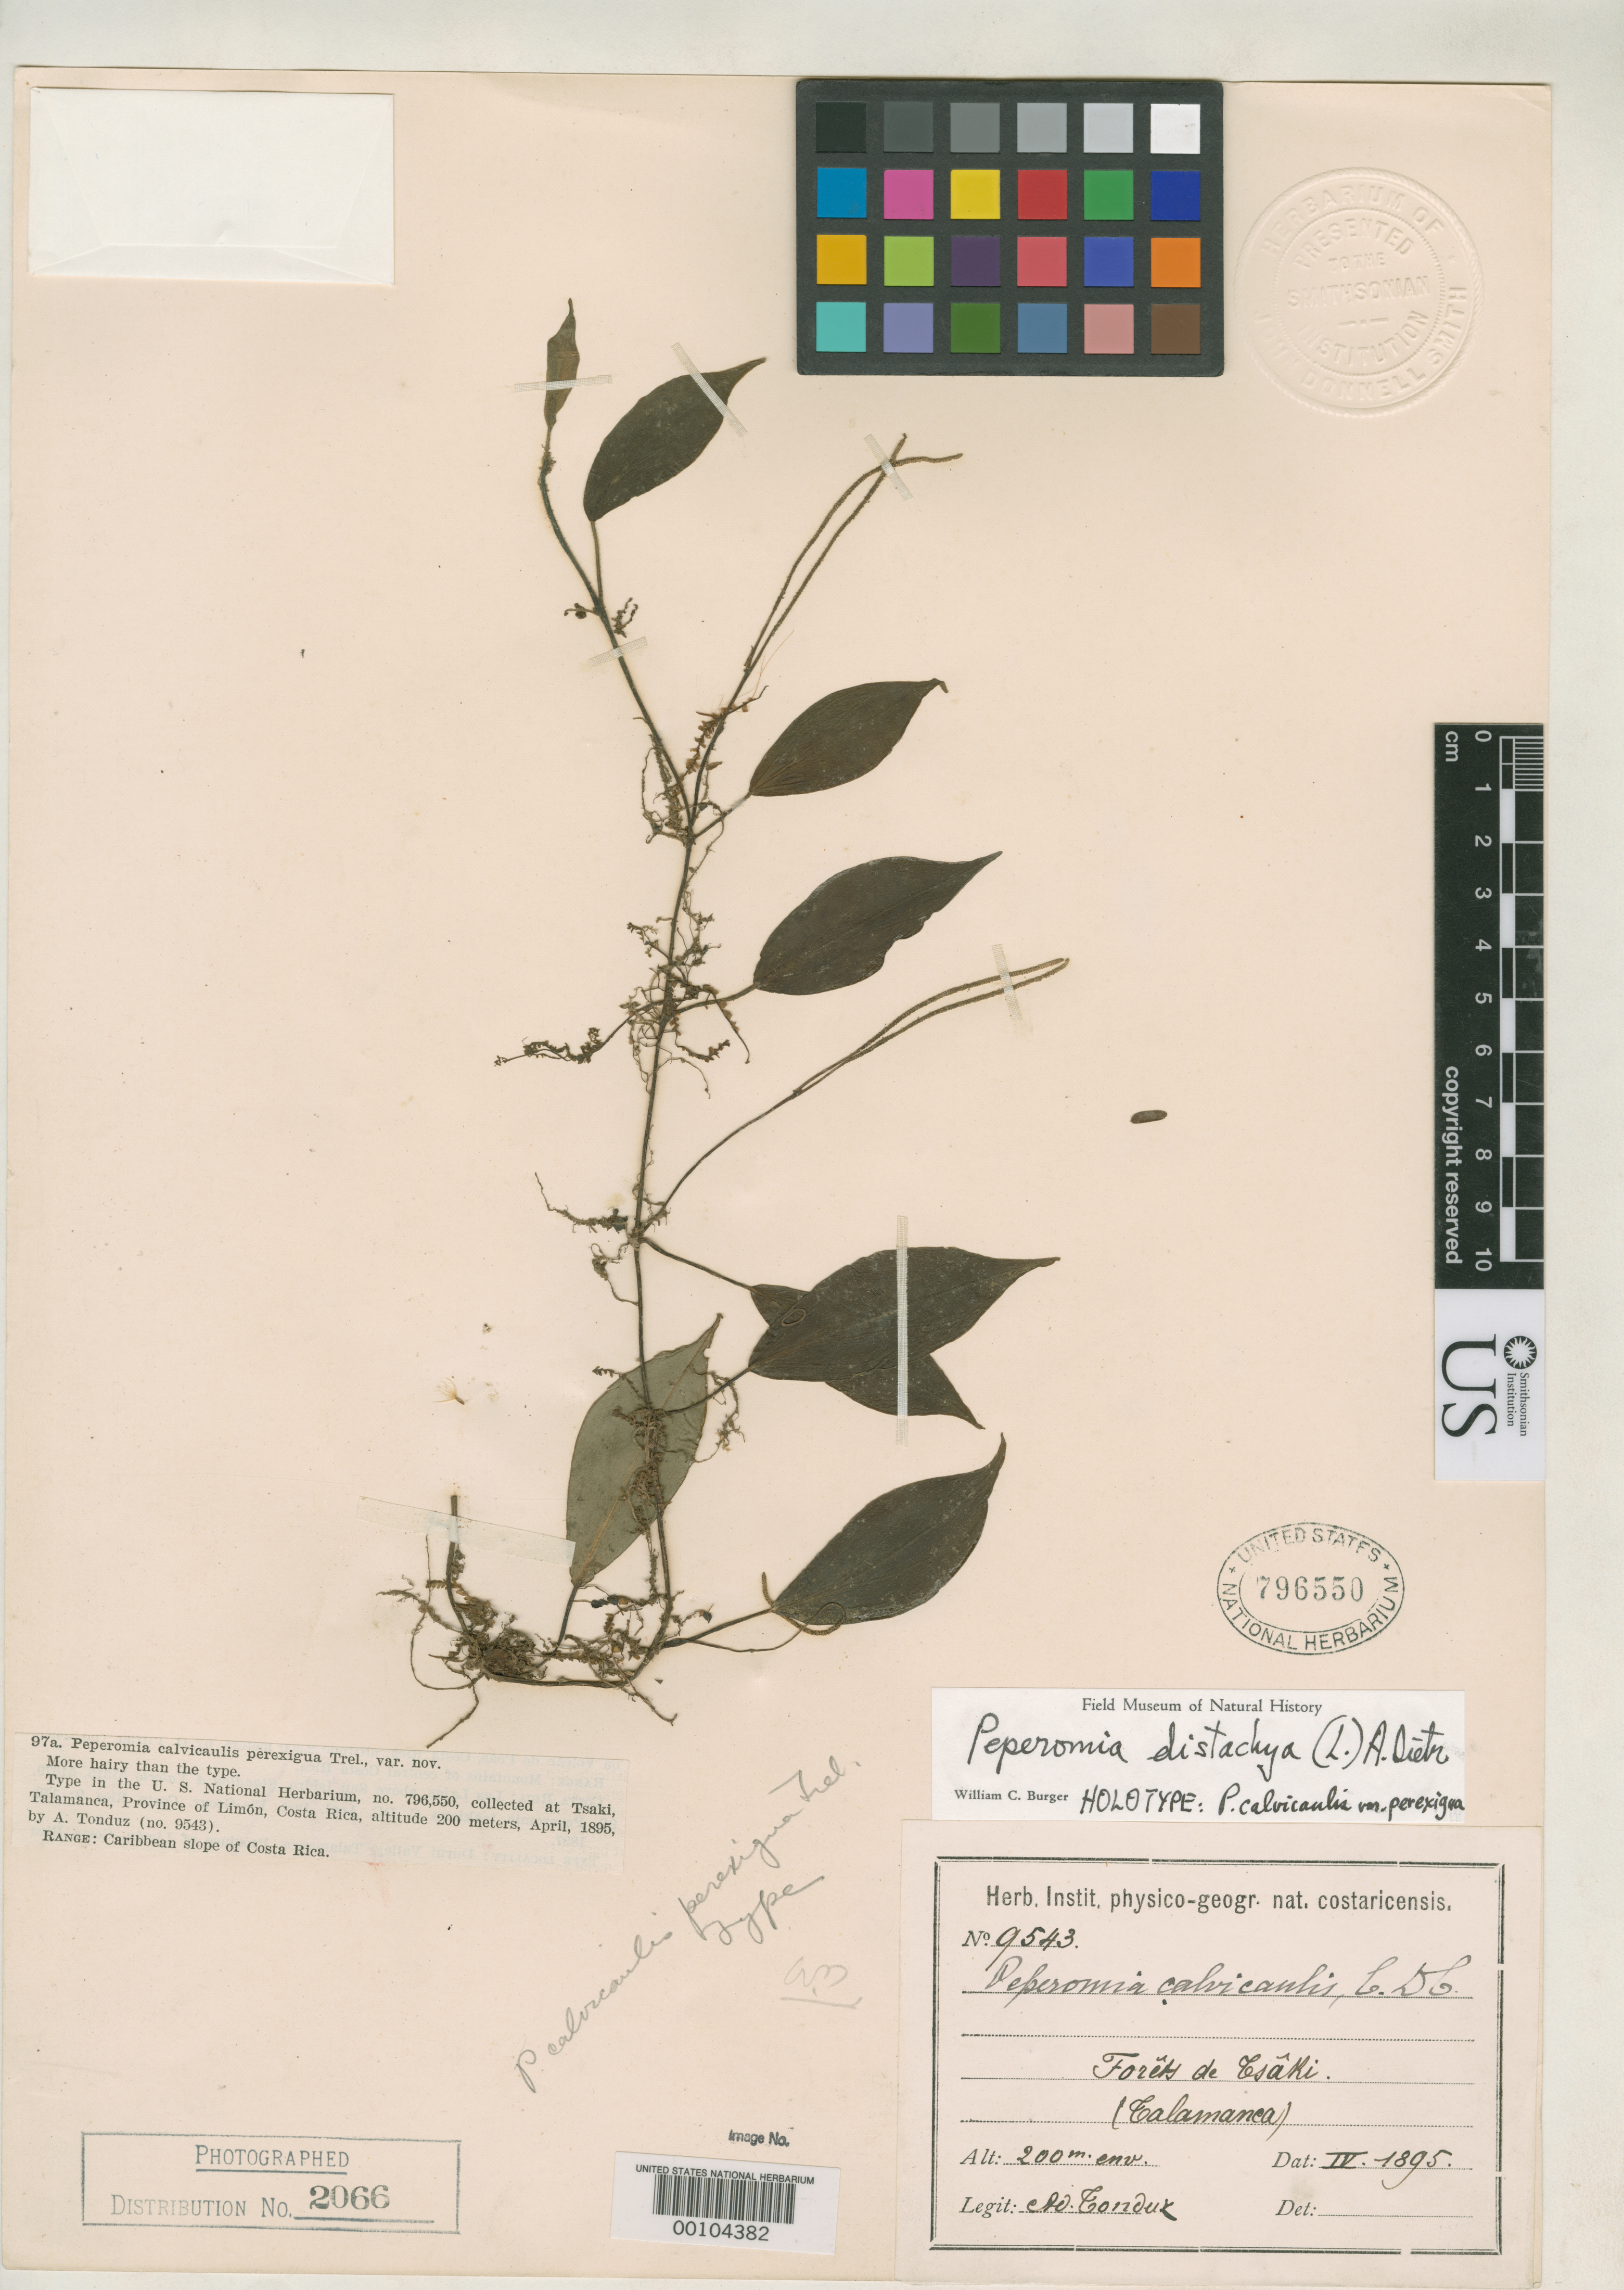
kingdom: Plantae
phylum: Tracheophyta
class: Magnoliopsida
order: Piperales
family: Piperaceae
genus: Peperomia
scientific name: Peperomia calvicaulis var. perexigua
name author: Trel.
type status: Holotype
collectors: A. Tonduz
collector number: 9543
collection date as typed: Apr 1895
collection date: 1895-04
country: Costa Rica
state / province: Limón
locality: Tsaki, Talamanca.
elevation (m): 200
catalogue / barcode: US 796550